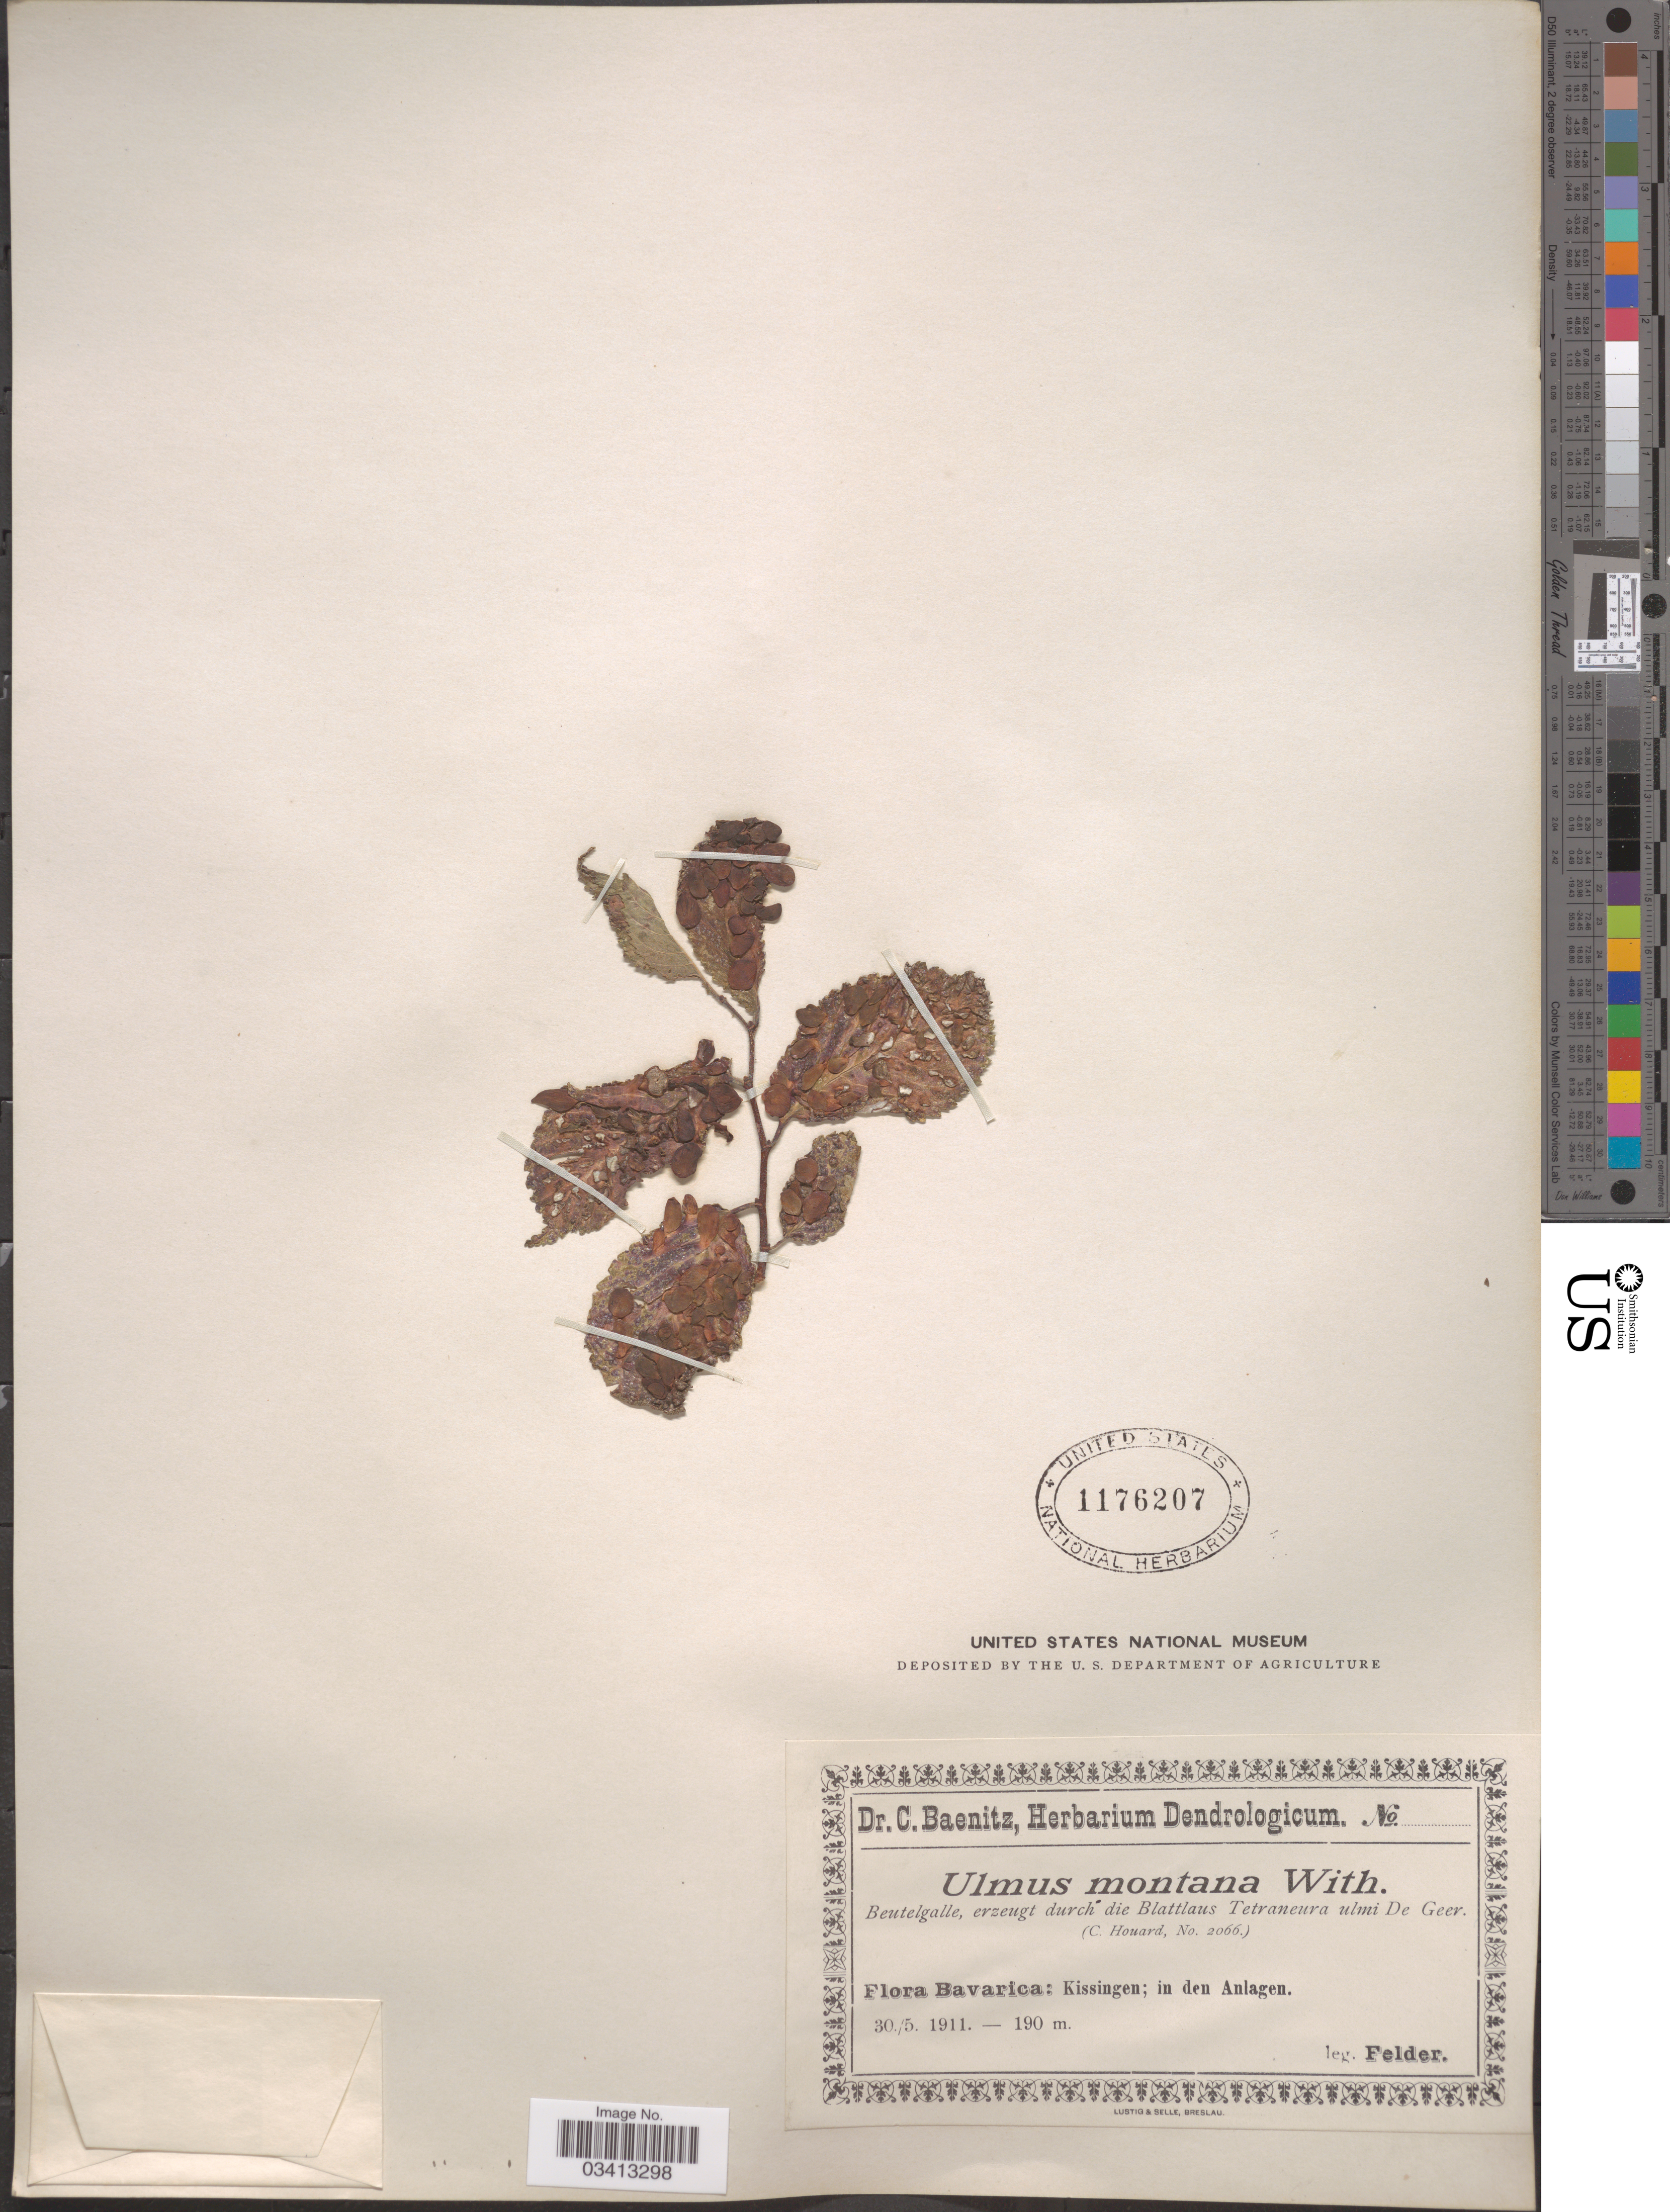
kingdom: Plantae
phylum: Tracheophyta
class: Magnoliopsida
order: Rosales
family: Ulmaceae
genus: Ulmus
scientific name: Ulmus glabra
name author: Huds.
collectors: Felder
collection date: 1911-05-30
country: Germany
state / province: Bayern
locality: Bavarica: Kissingen; in den Anlagen.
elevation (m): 190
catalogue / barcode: US 1176207